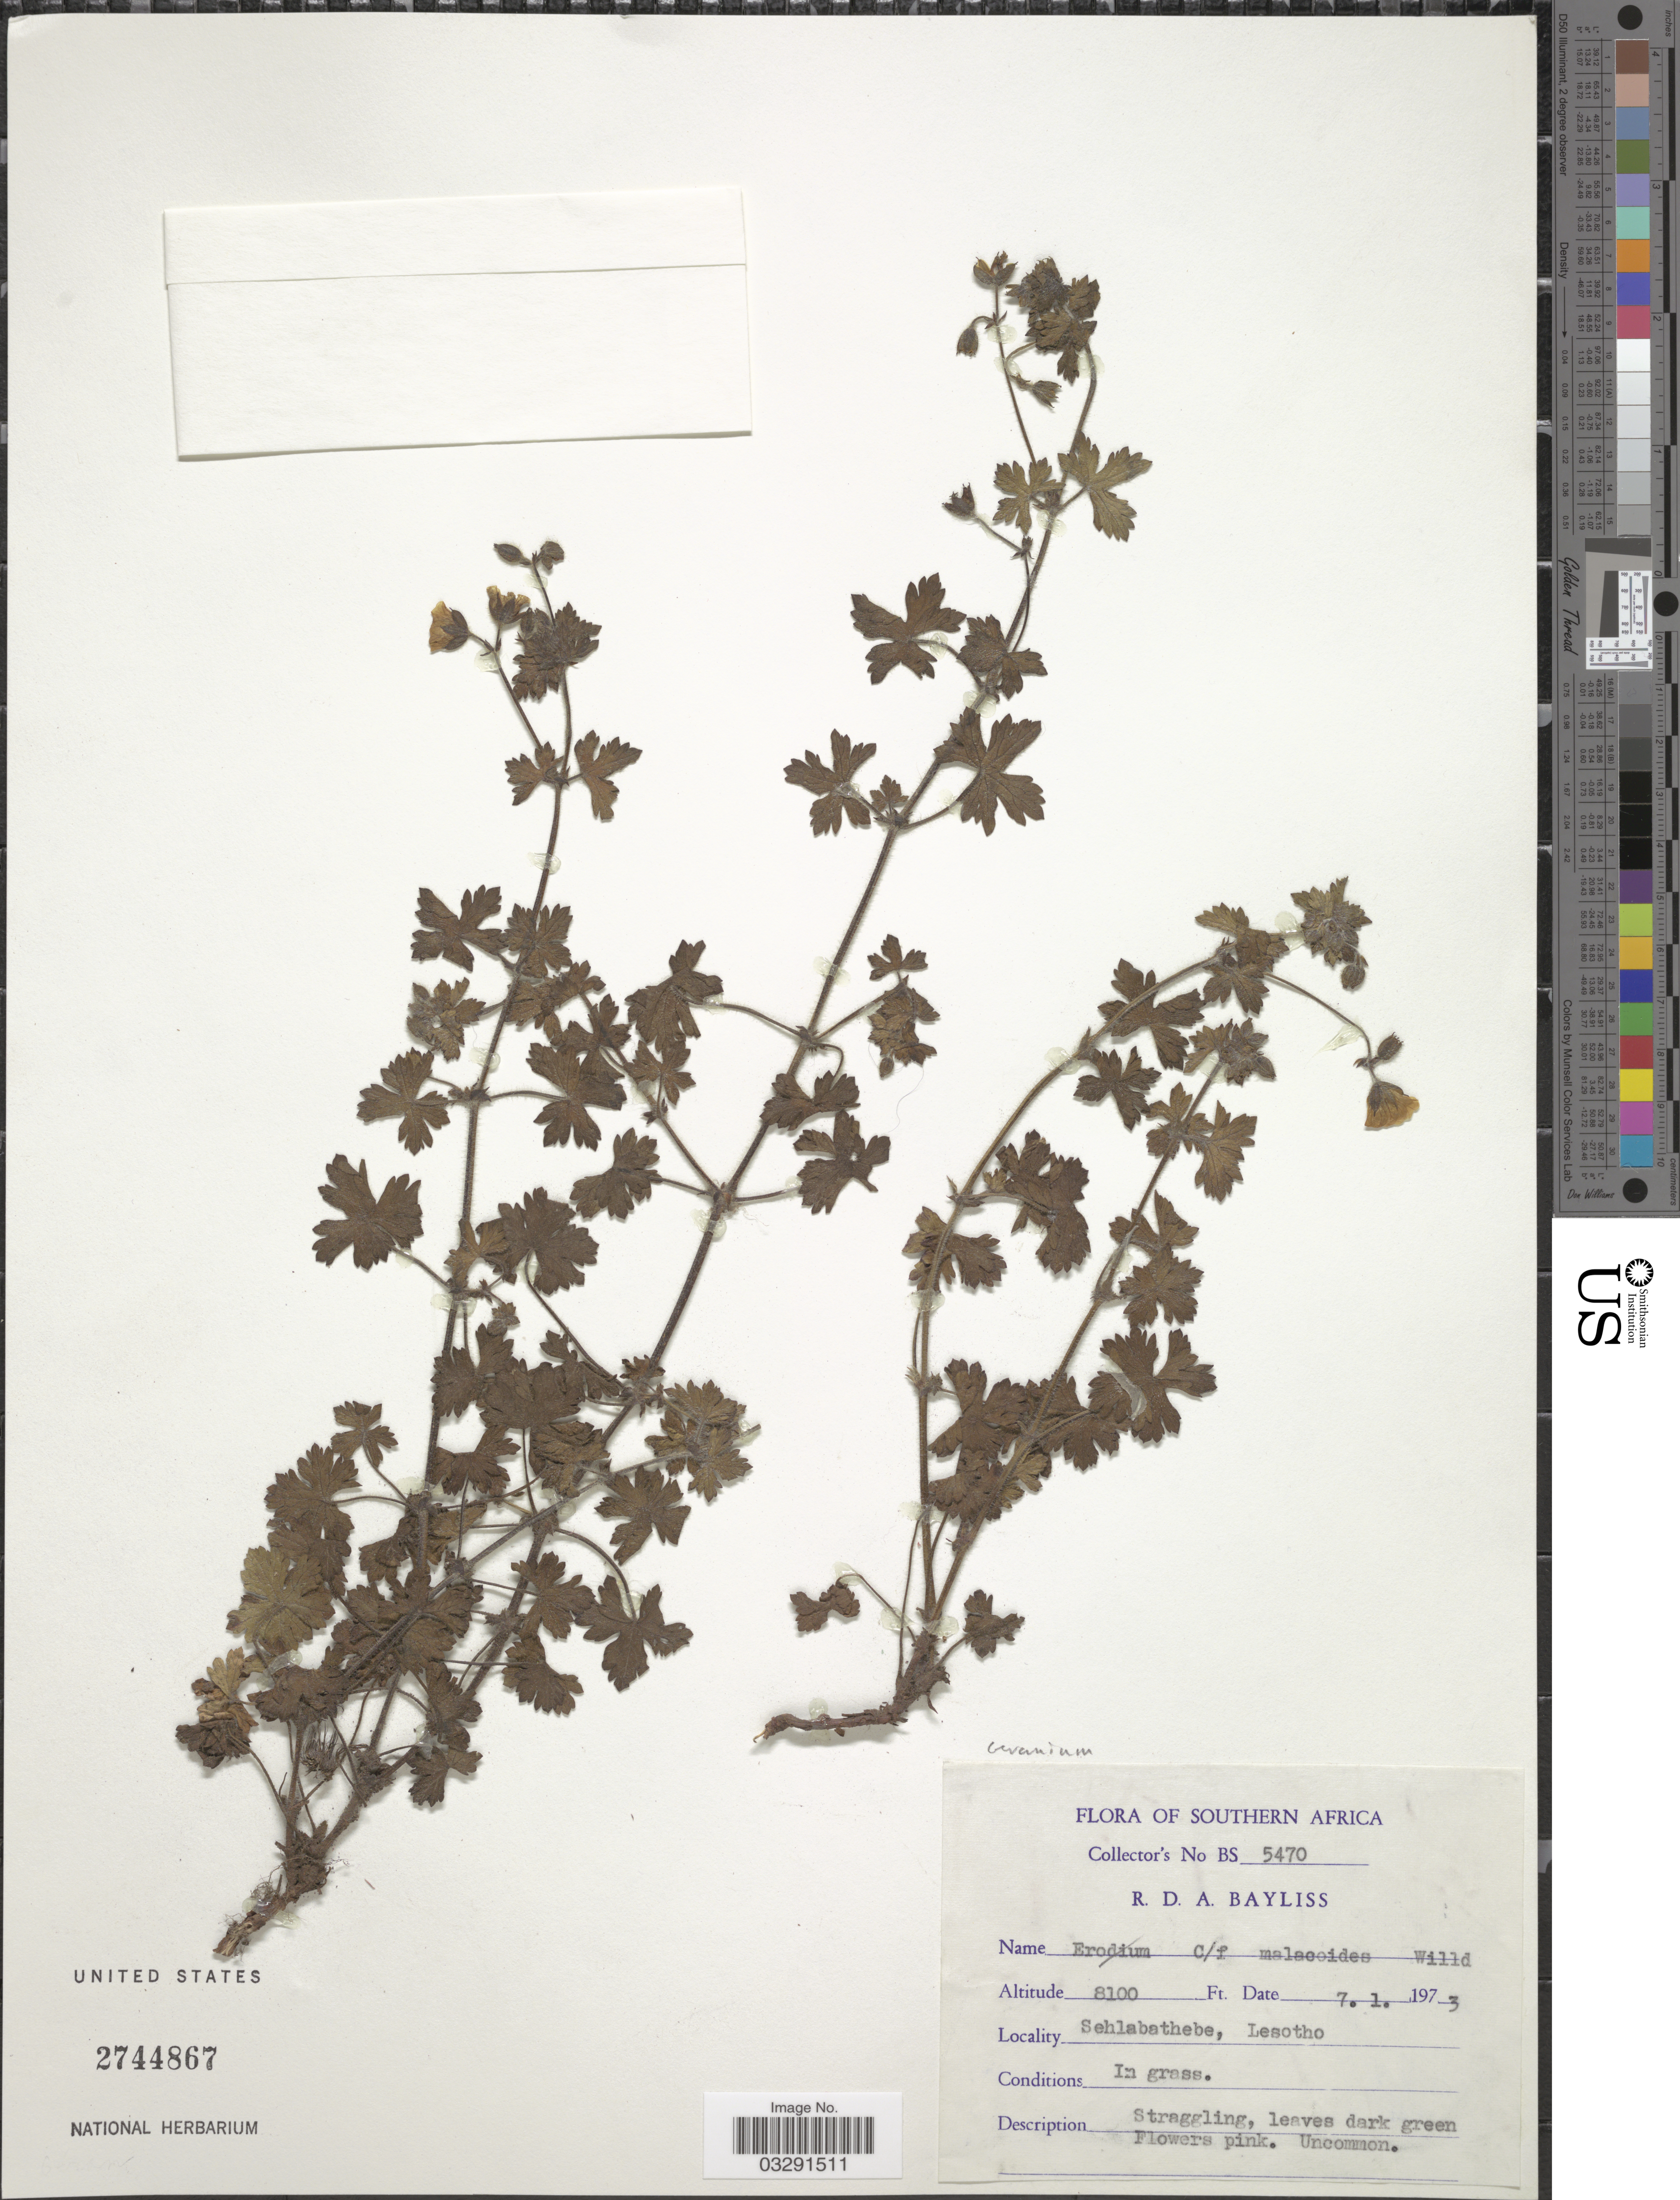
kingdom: Plantae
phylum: Tracheophyta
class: Magnoliopsida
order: Geraniales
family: Geraniaceae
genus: Geranium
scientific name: Geranium sp.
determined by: Aedo, C.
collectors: R. Bayliss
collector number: BS 5470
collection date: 1973-01-07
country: Lesotho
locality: Southern Africa. Sehlabathebe.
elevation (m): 2469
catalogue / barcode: US 2744867